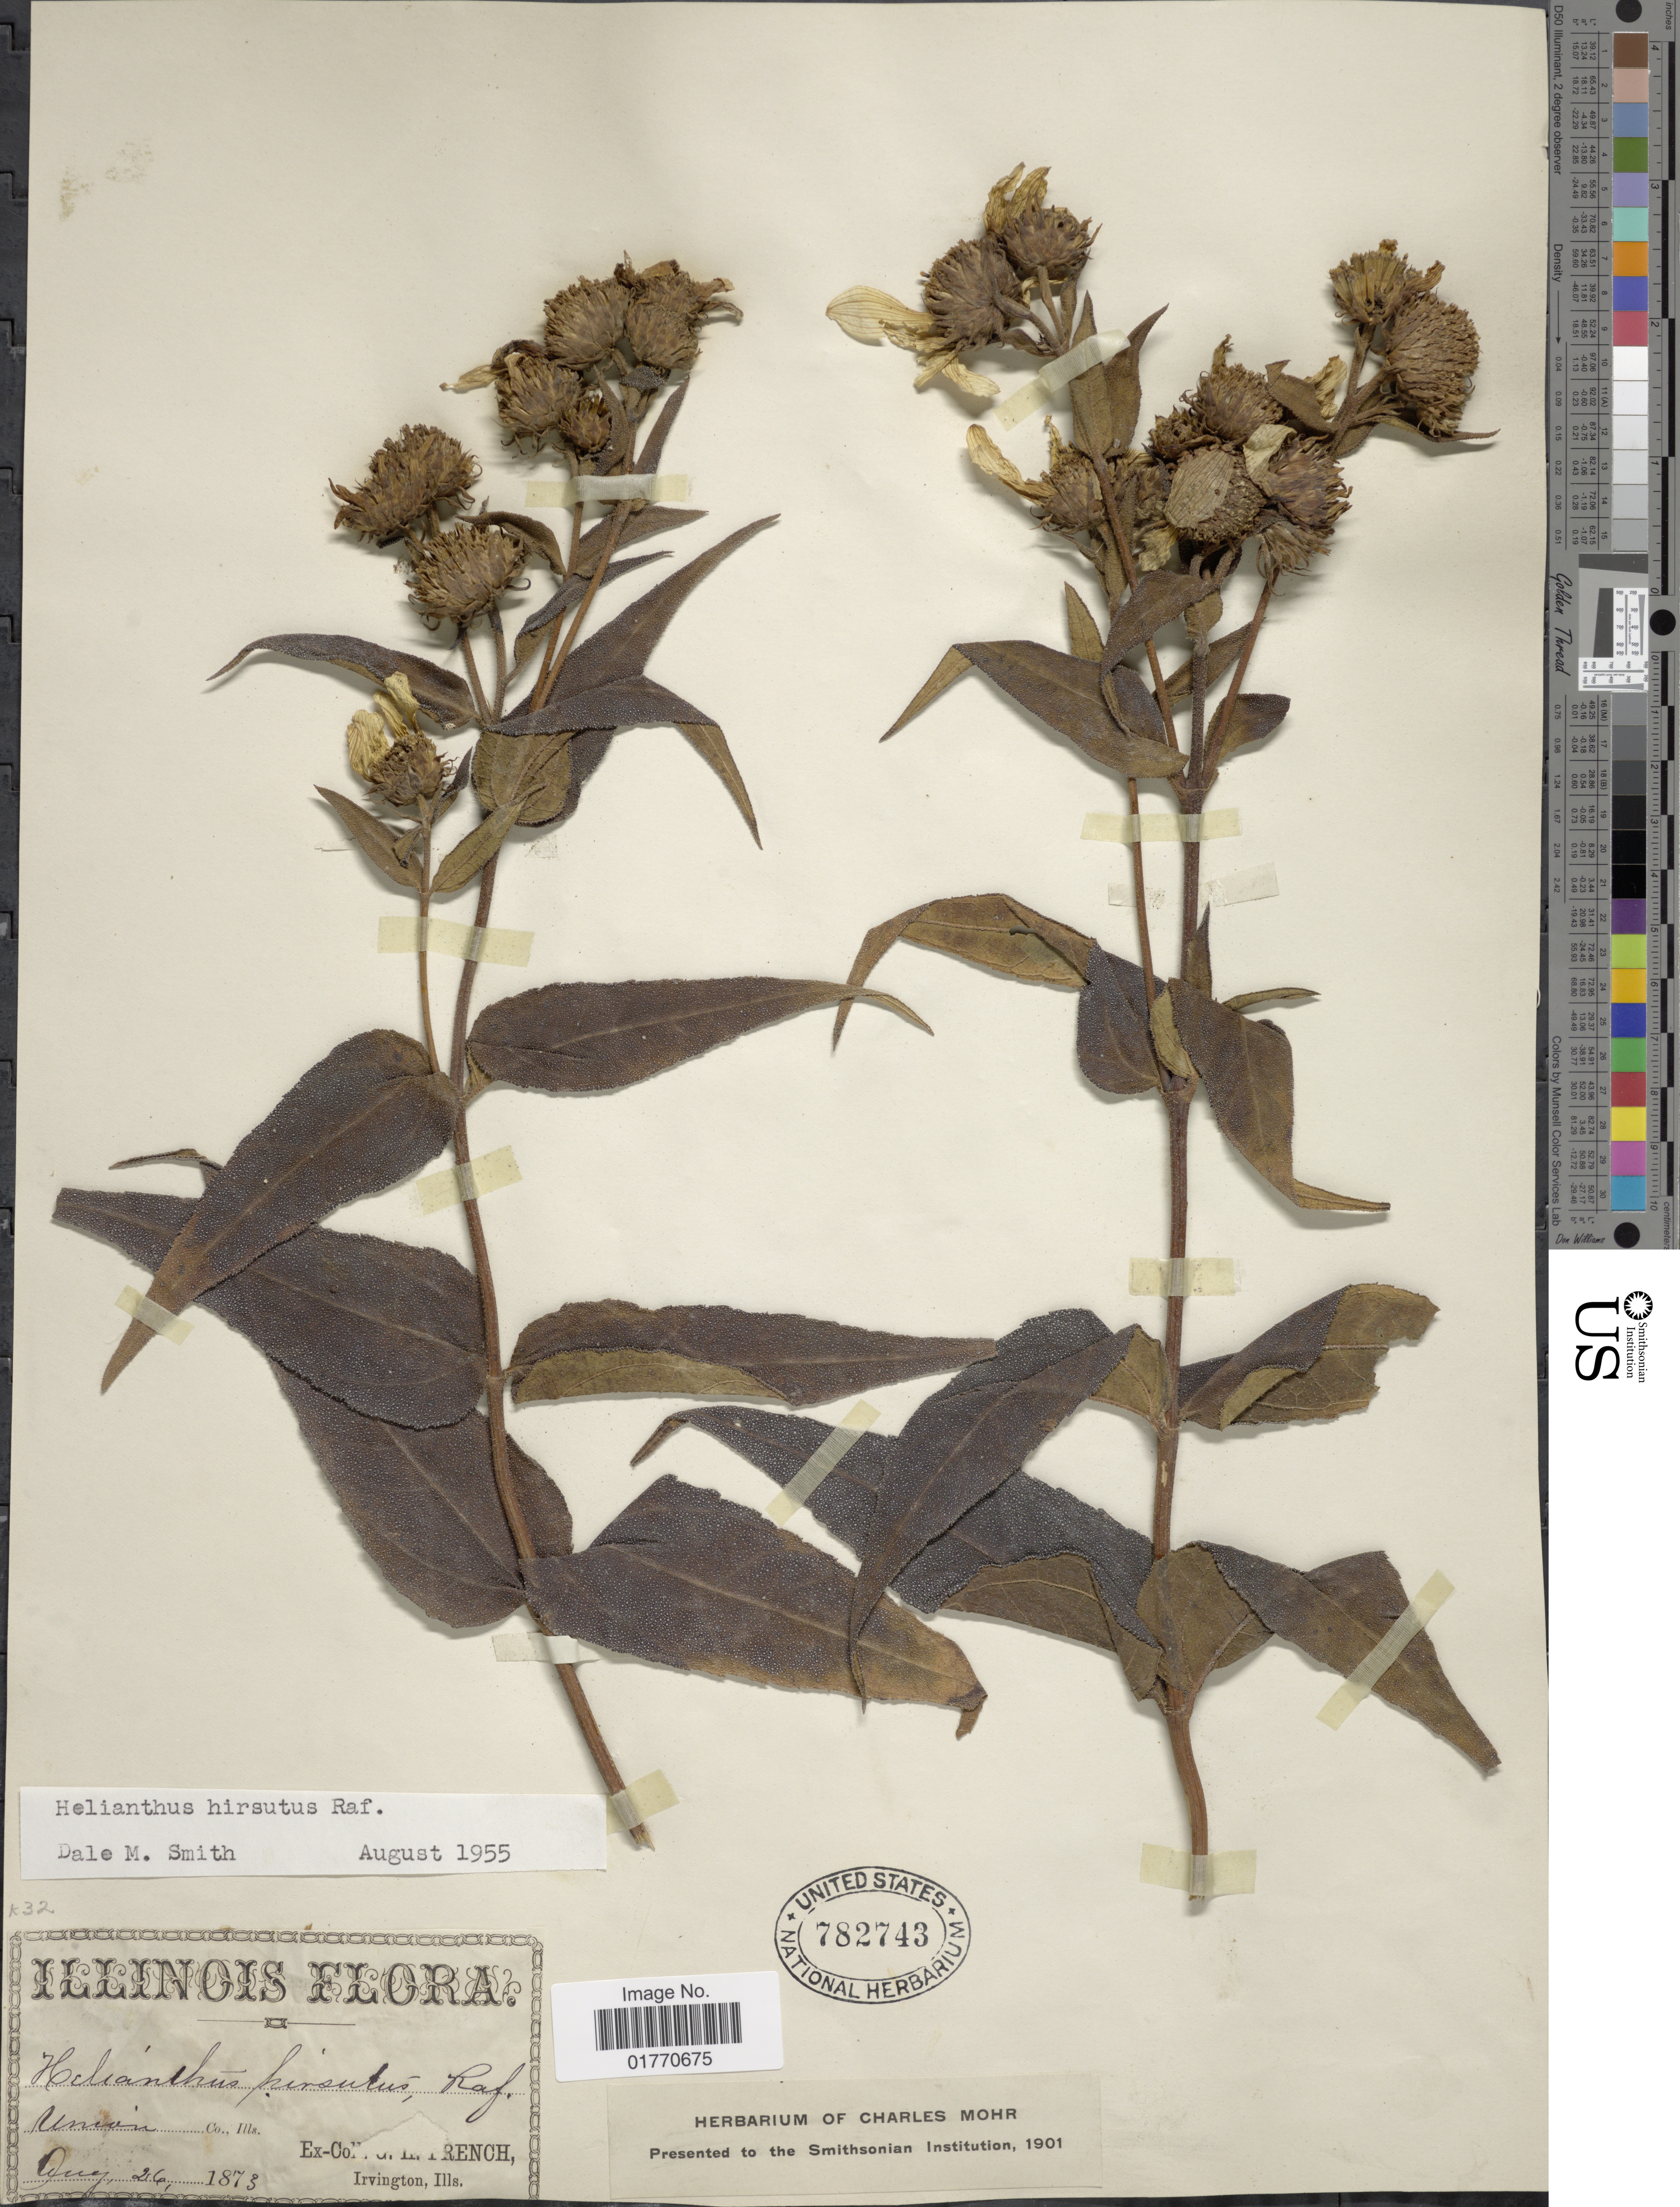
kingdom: Plantae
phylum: Tracheophyta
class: Magnoliopsida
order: Asterales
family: Asteraceae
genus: Helianthus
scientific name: Helianthus hirsutus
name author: Raf.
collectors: G. H. French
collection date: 1873-08-26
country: United States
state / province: Illinois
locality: Union Co.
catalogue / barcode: US 782743